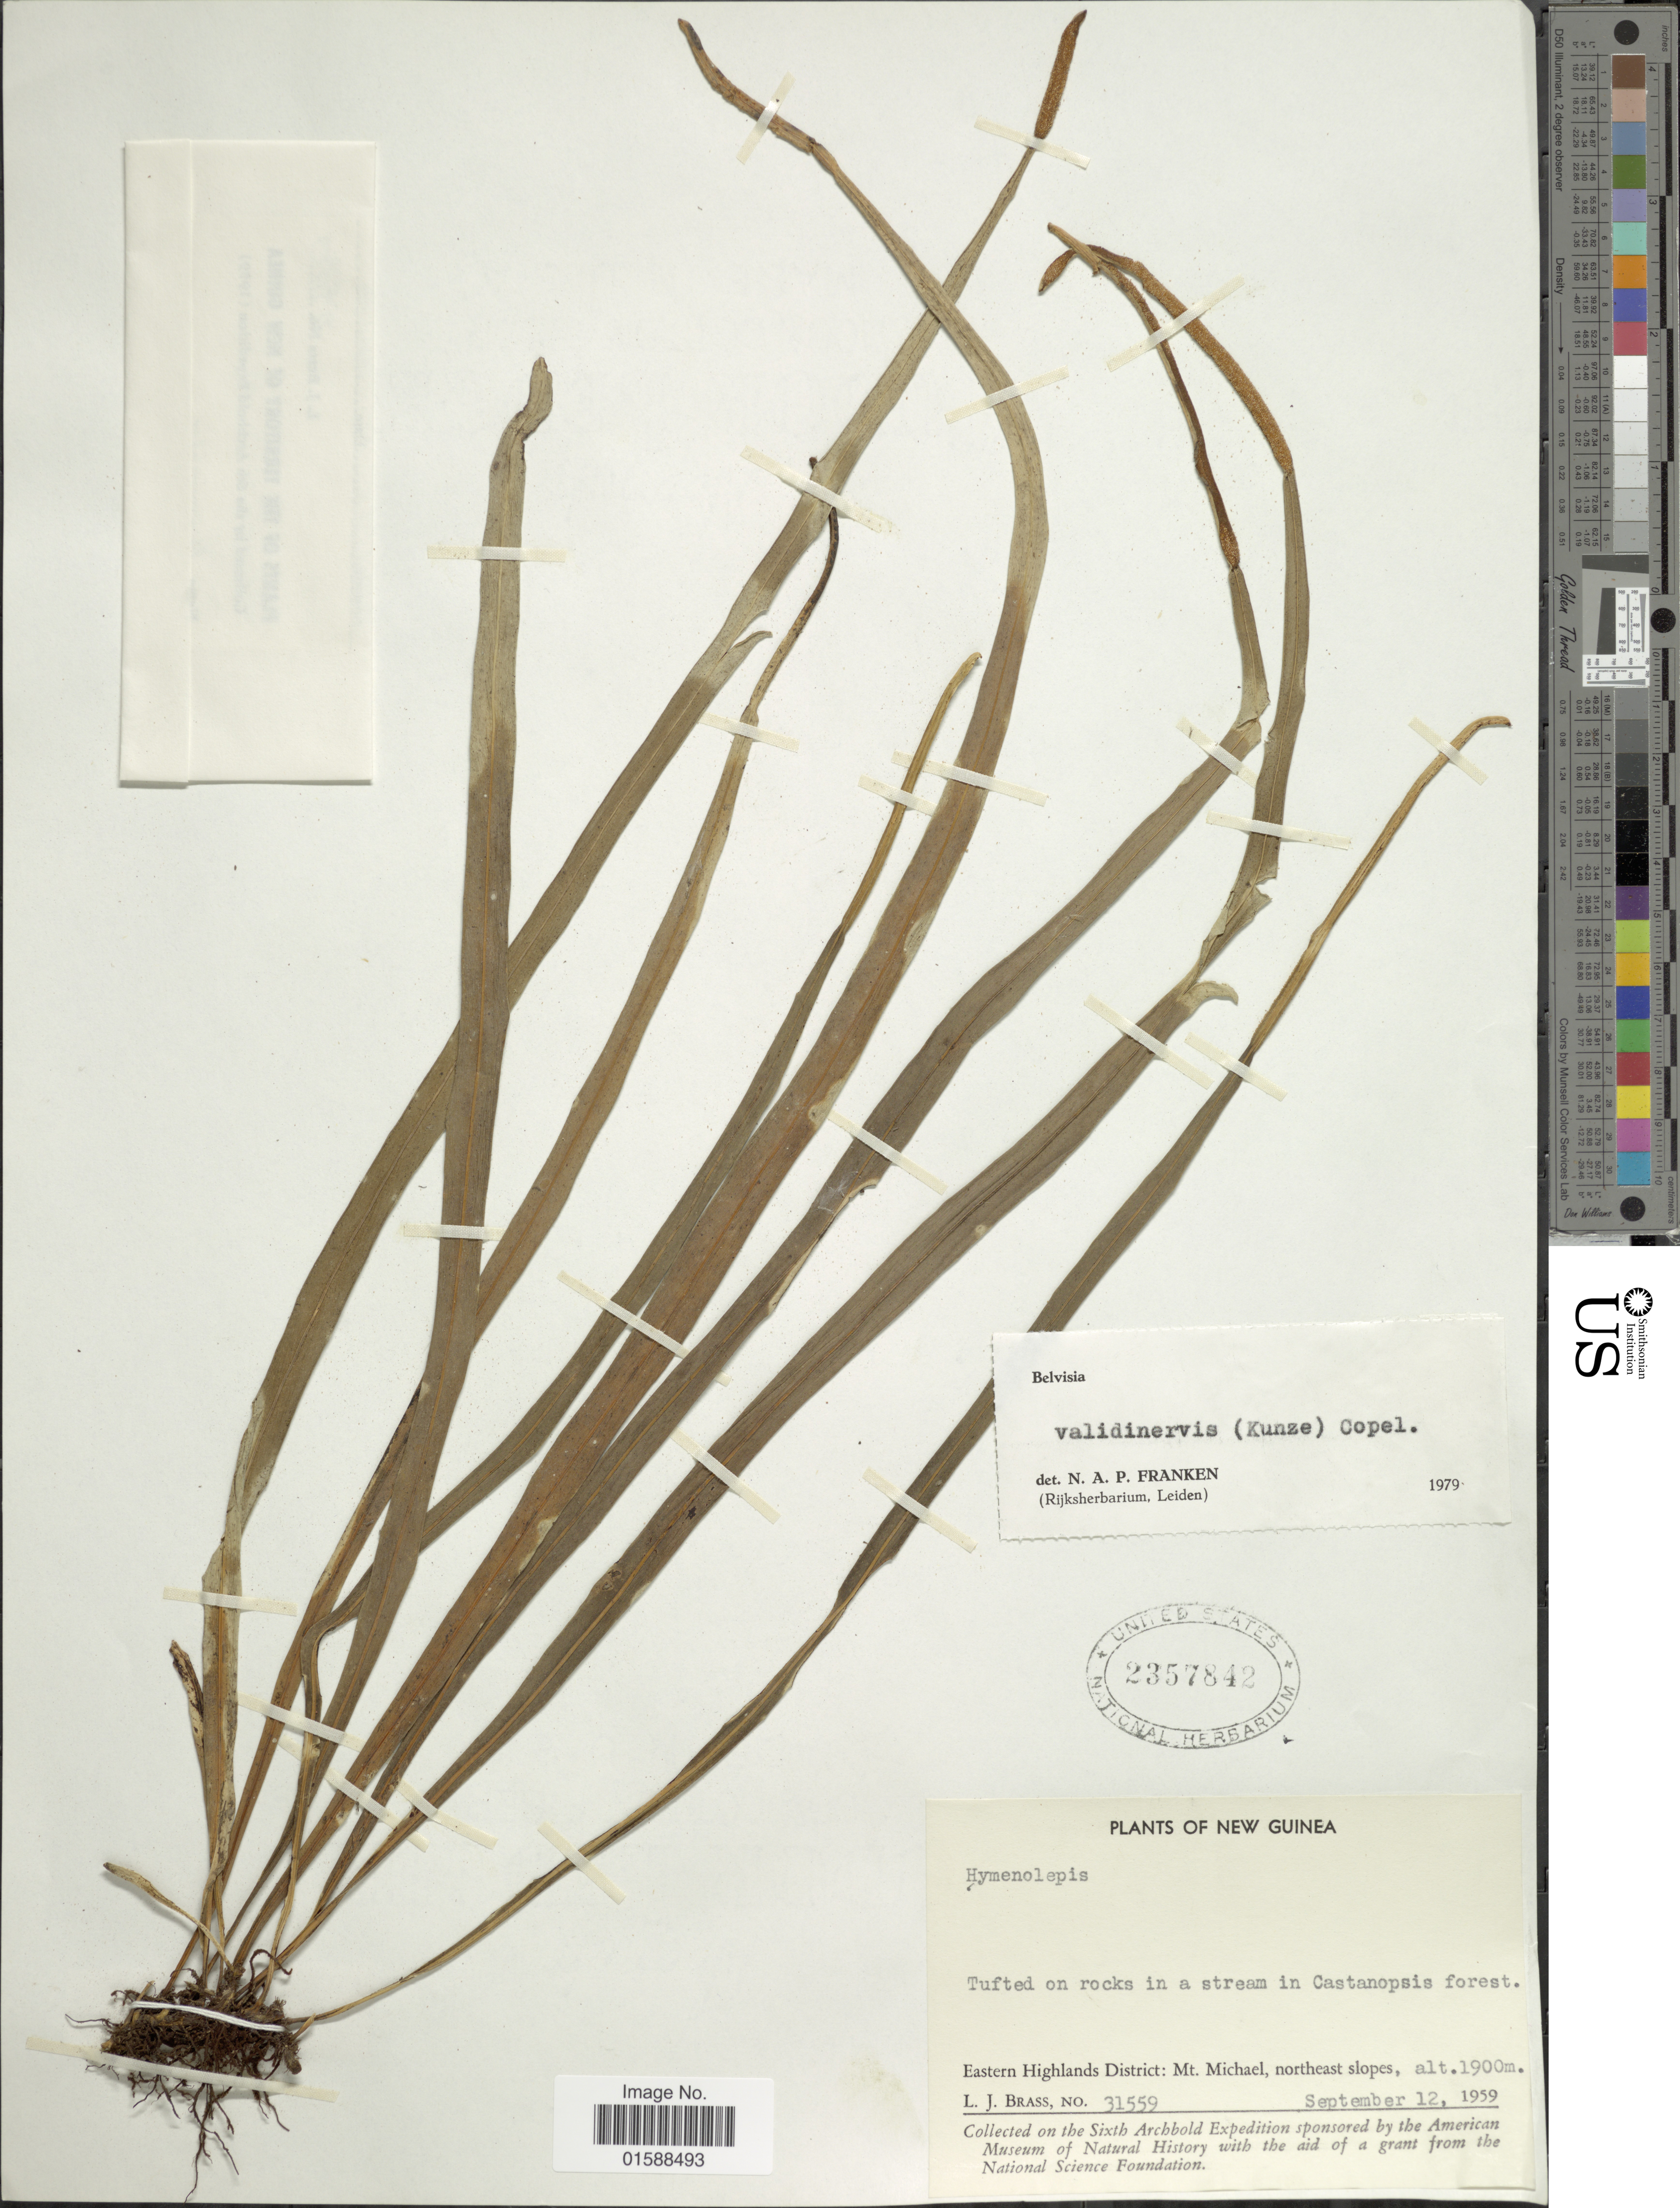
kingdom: Plantae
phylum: Tracheophyta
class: Polypodiopsida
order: Polypodiales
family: Polypodiaceae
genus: Lepisorus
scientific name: Lepisorus validinervis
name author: (Kunze) Li S. Wang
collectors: L. J. Brass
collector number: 31559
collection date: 1959-09-12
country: Papua New Guinea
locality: New Guinea. Eastern Highlands District: Mt. Michael, northeast slopes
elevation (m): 1900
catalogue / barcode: US 2357842